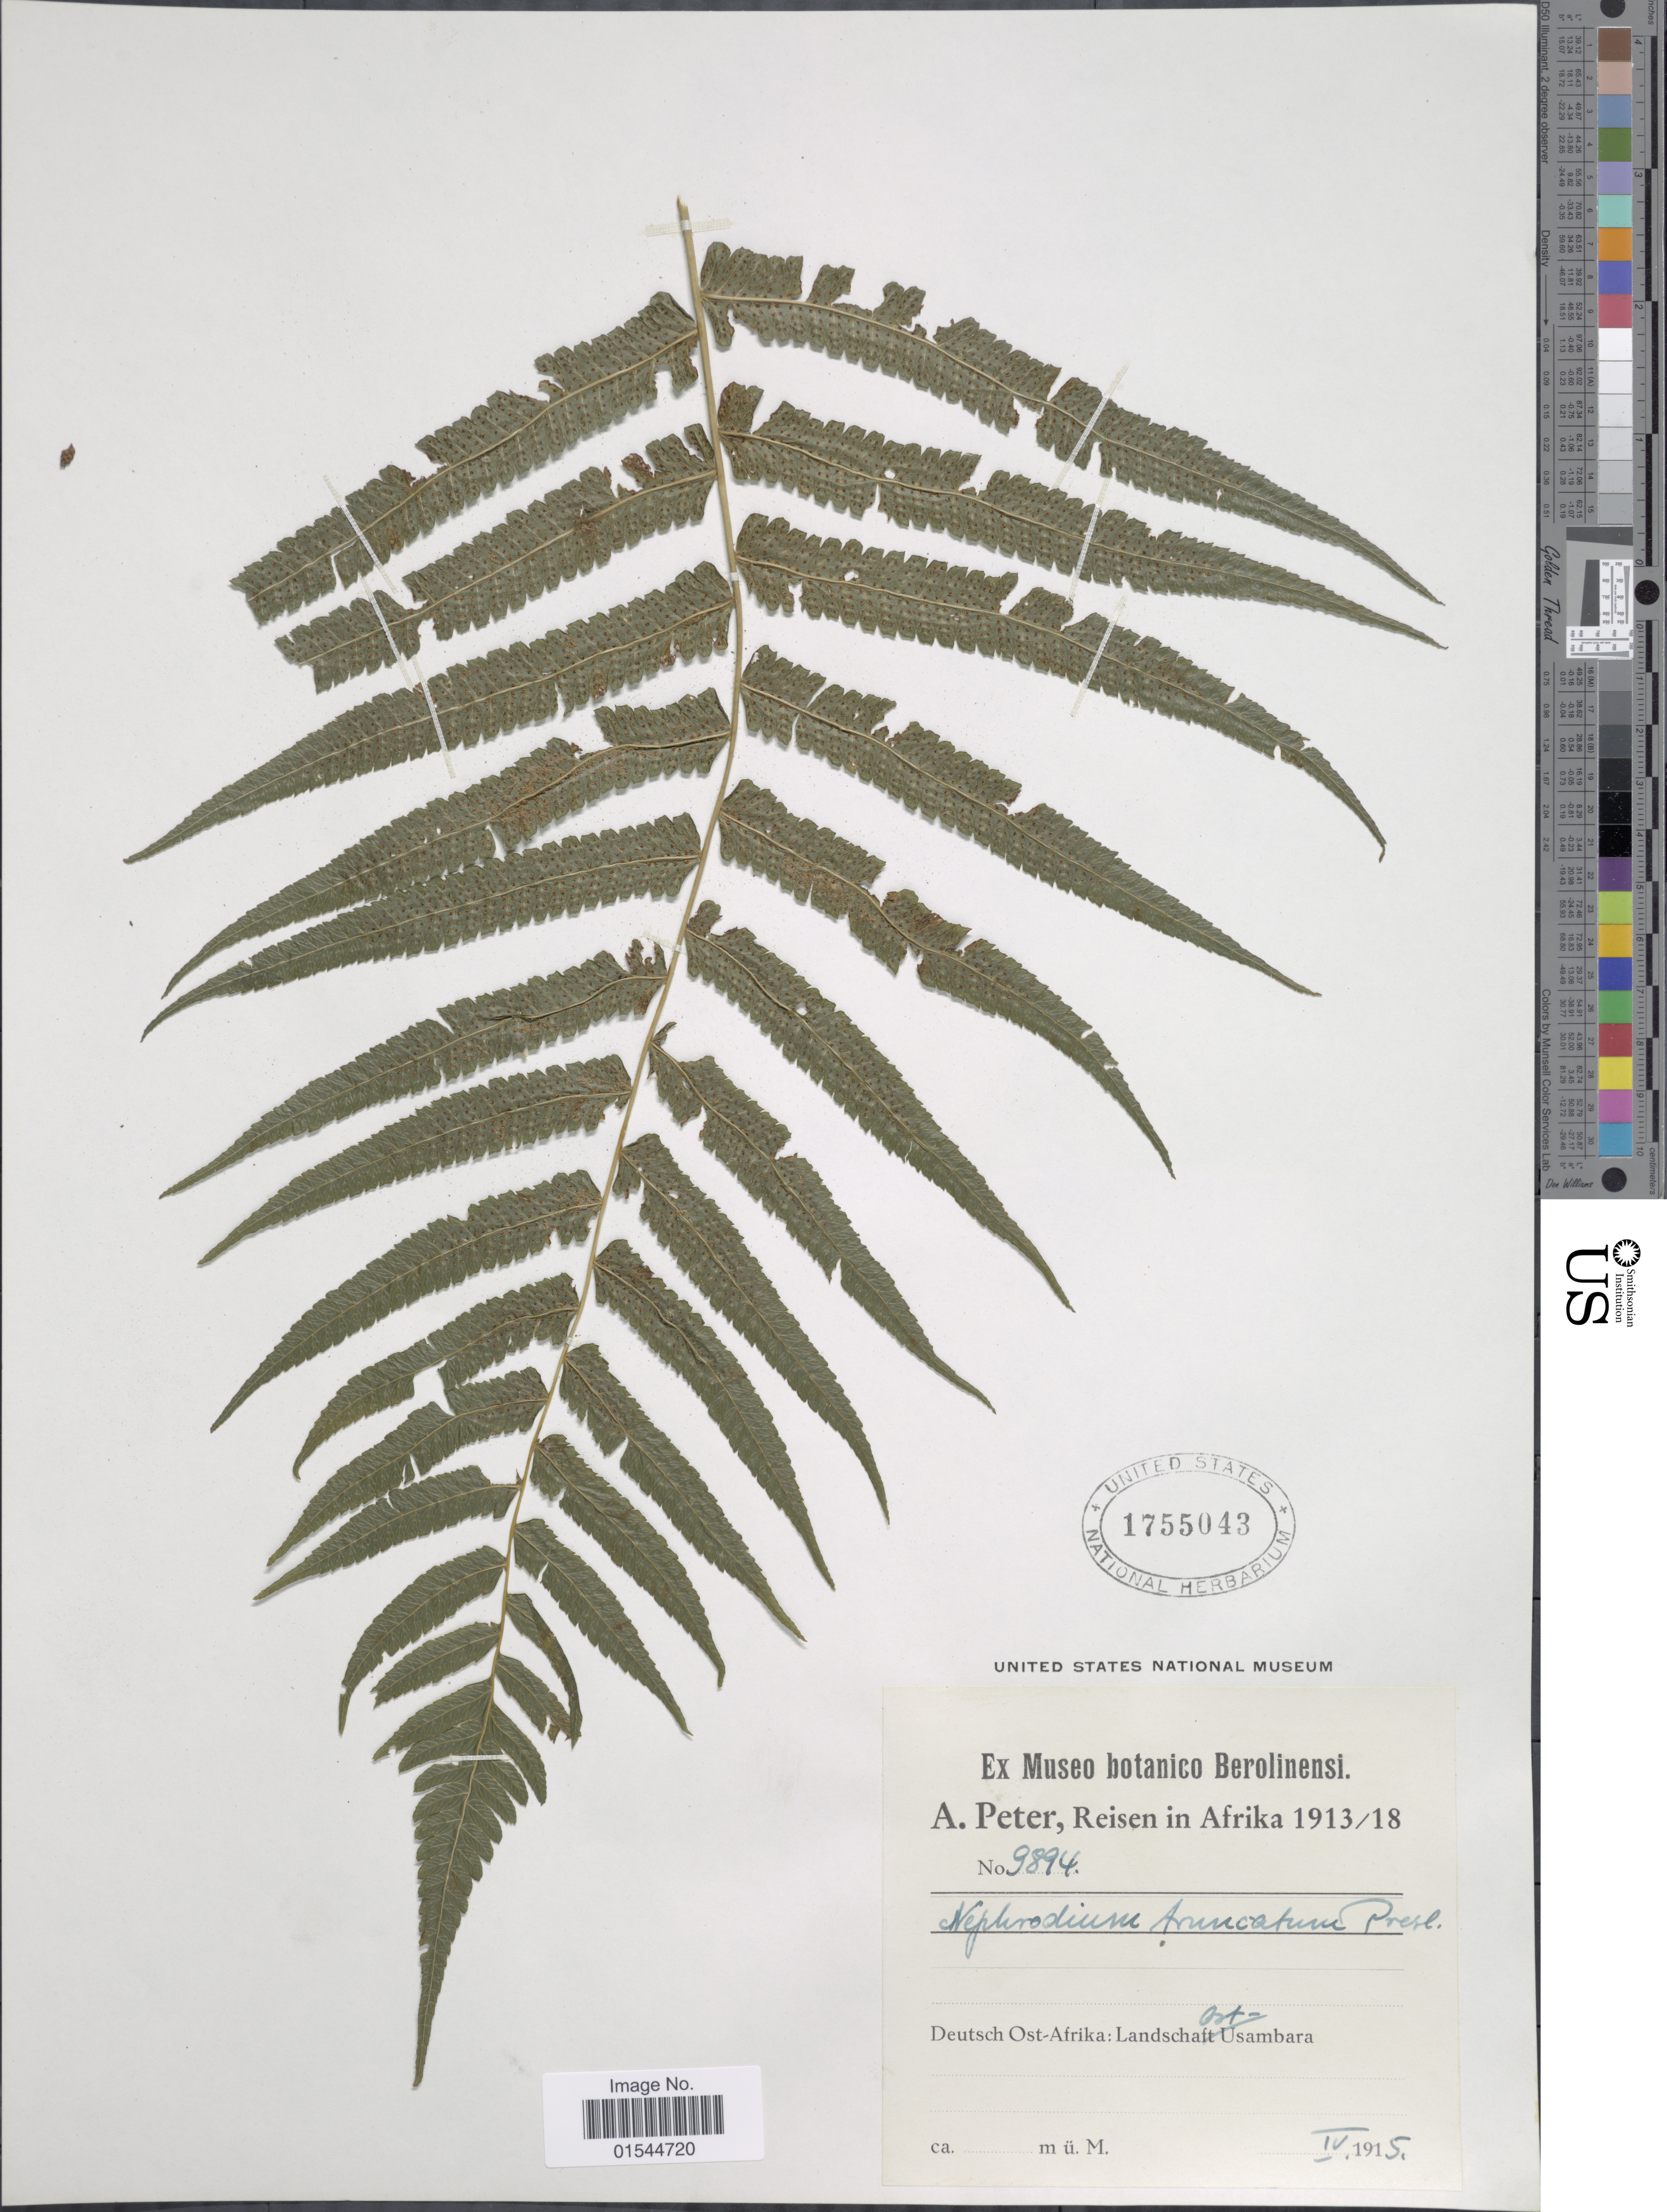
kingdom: Plantae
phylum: Tracheophyta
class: Polypodiopsida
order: Polypodiales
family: Thelypteridaceae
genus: Pneumatopteris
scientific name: Pneumatopteris truncata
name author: (Poir.) Holttum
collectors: A. Peter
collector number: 9894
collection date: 1915-04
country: Tanzania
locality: Deutsch Ost-Afrika: Landschaft Ost-Usambara [German East Africa: East Usambara]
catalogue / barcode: US 1755043